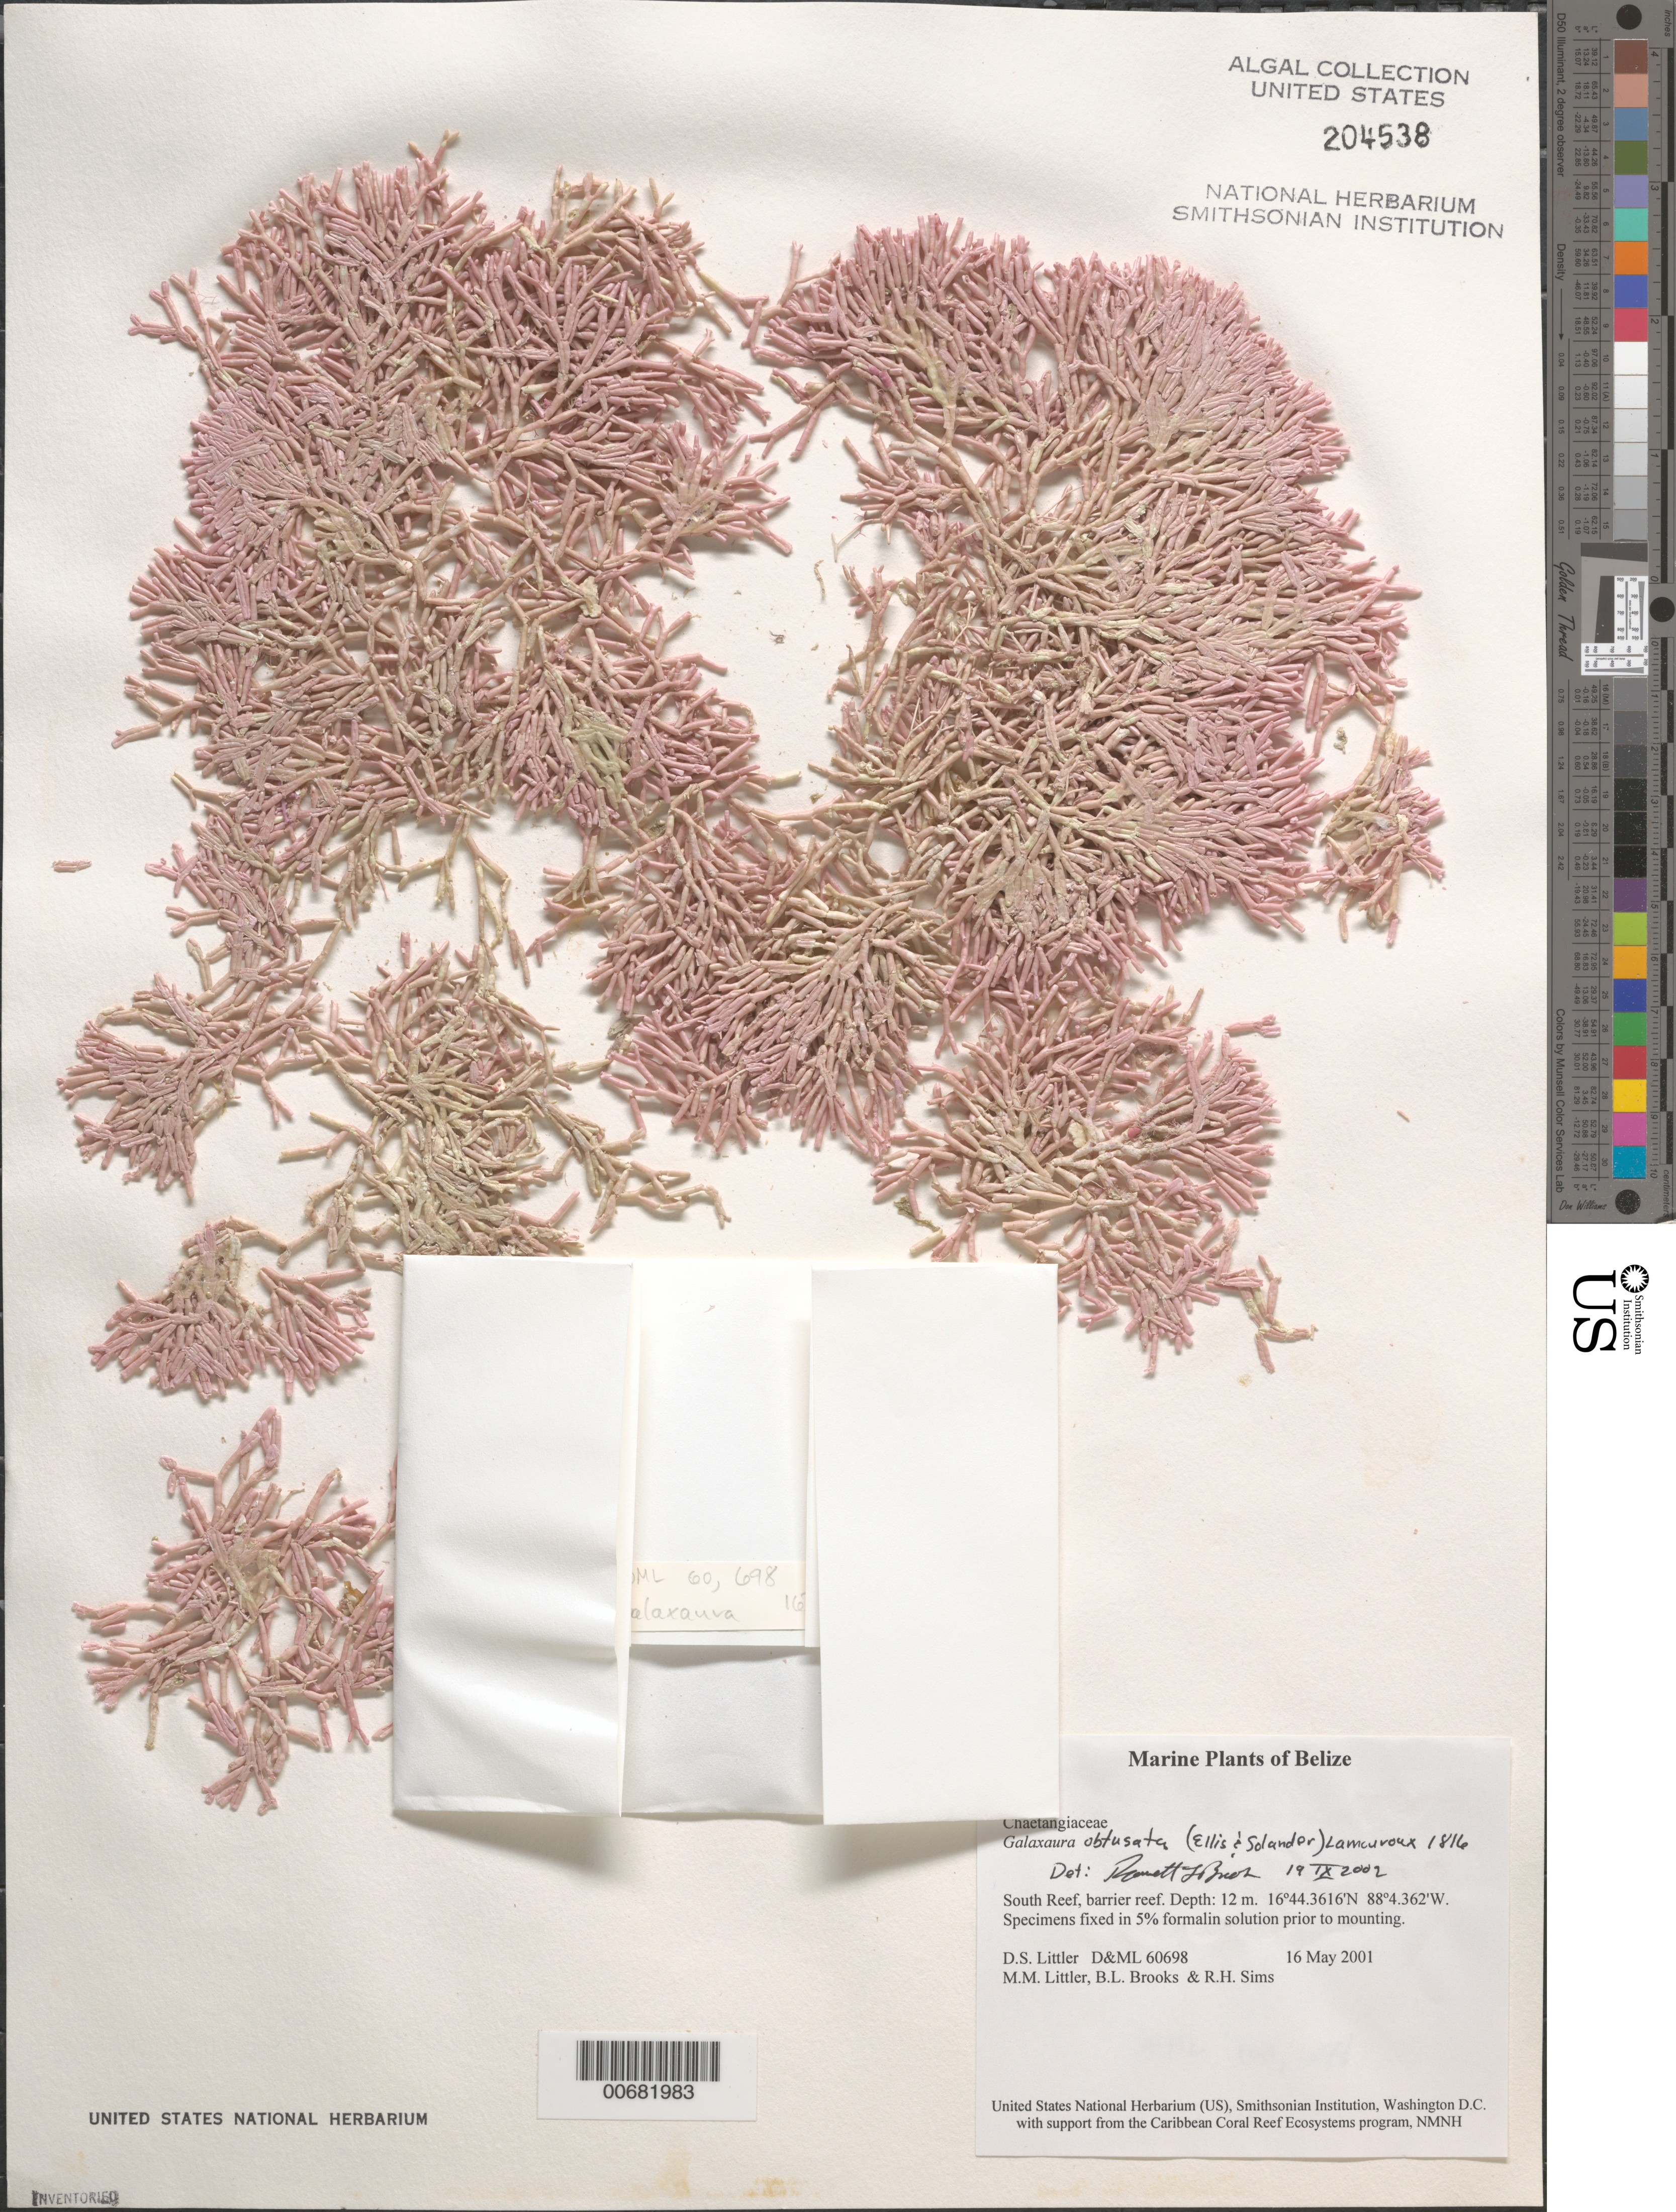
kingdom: Plantae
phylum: Rhodophyta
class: Florideophyceae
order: Nemaliales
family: Galaxauraceae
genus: Dichotomaria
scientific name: Dichotomaria obtusata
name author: (Ellis & Sol.) Lam.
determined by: Algae name updating Project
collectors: D. S. Littler, M. M. Littler, B. Brooks & R. H. Sims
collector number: D&ML 60698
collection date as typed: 16 May 2001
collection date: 2001-05-16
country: Belize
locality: South Reef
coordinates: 16 44.3616' N, 88 4.362' W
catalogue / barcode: US 204538